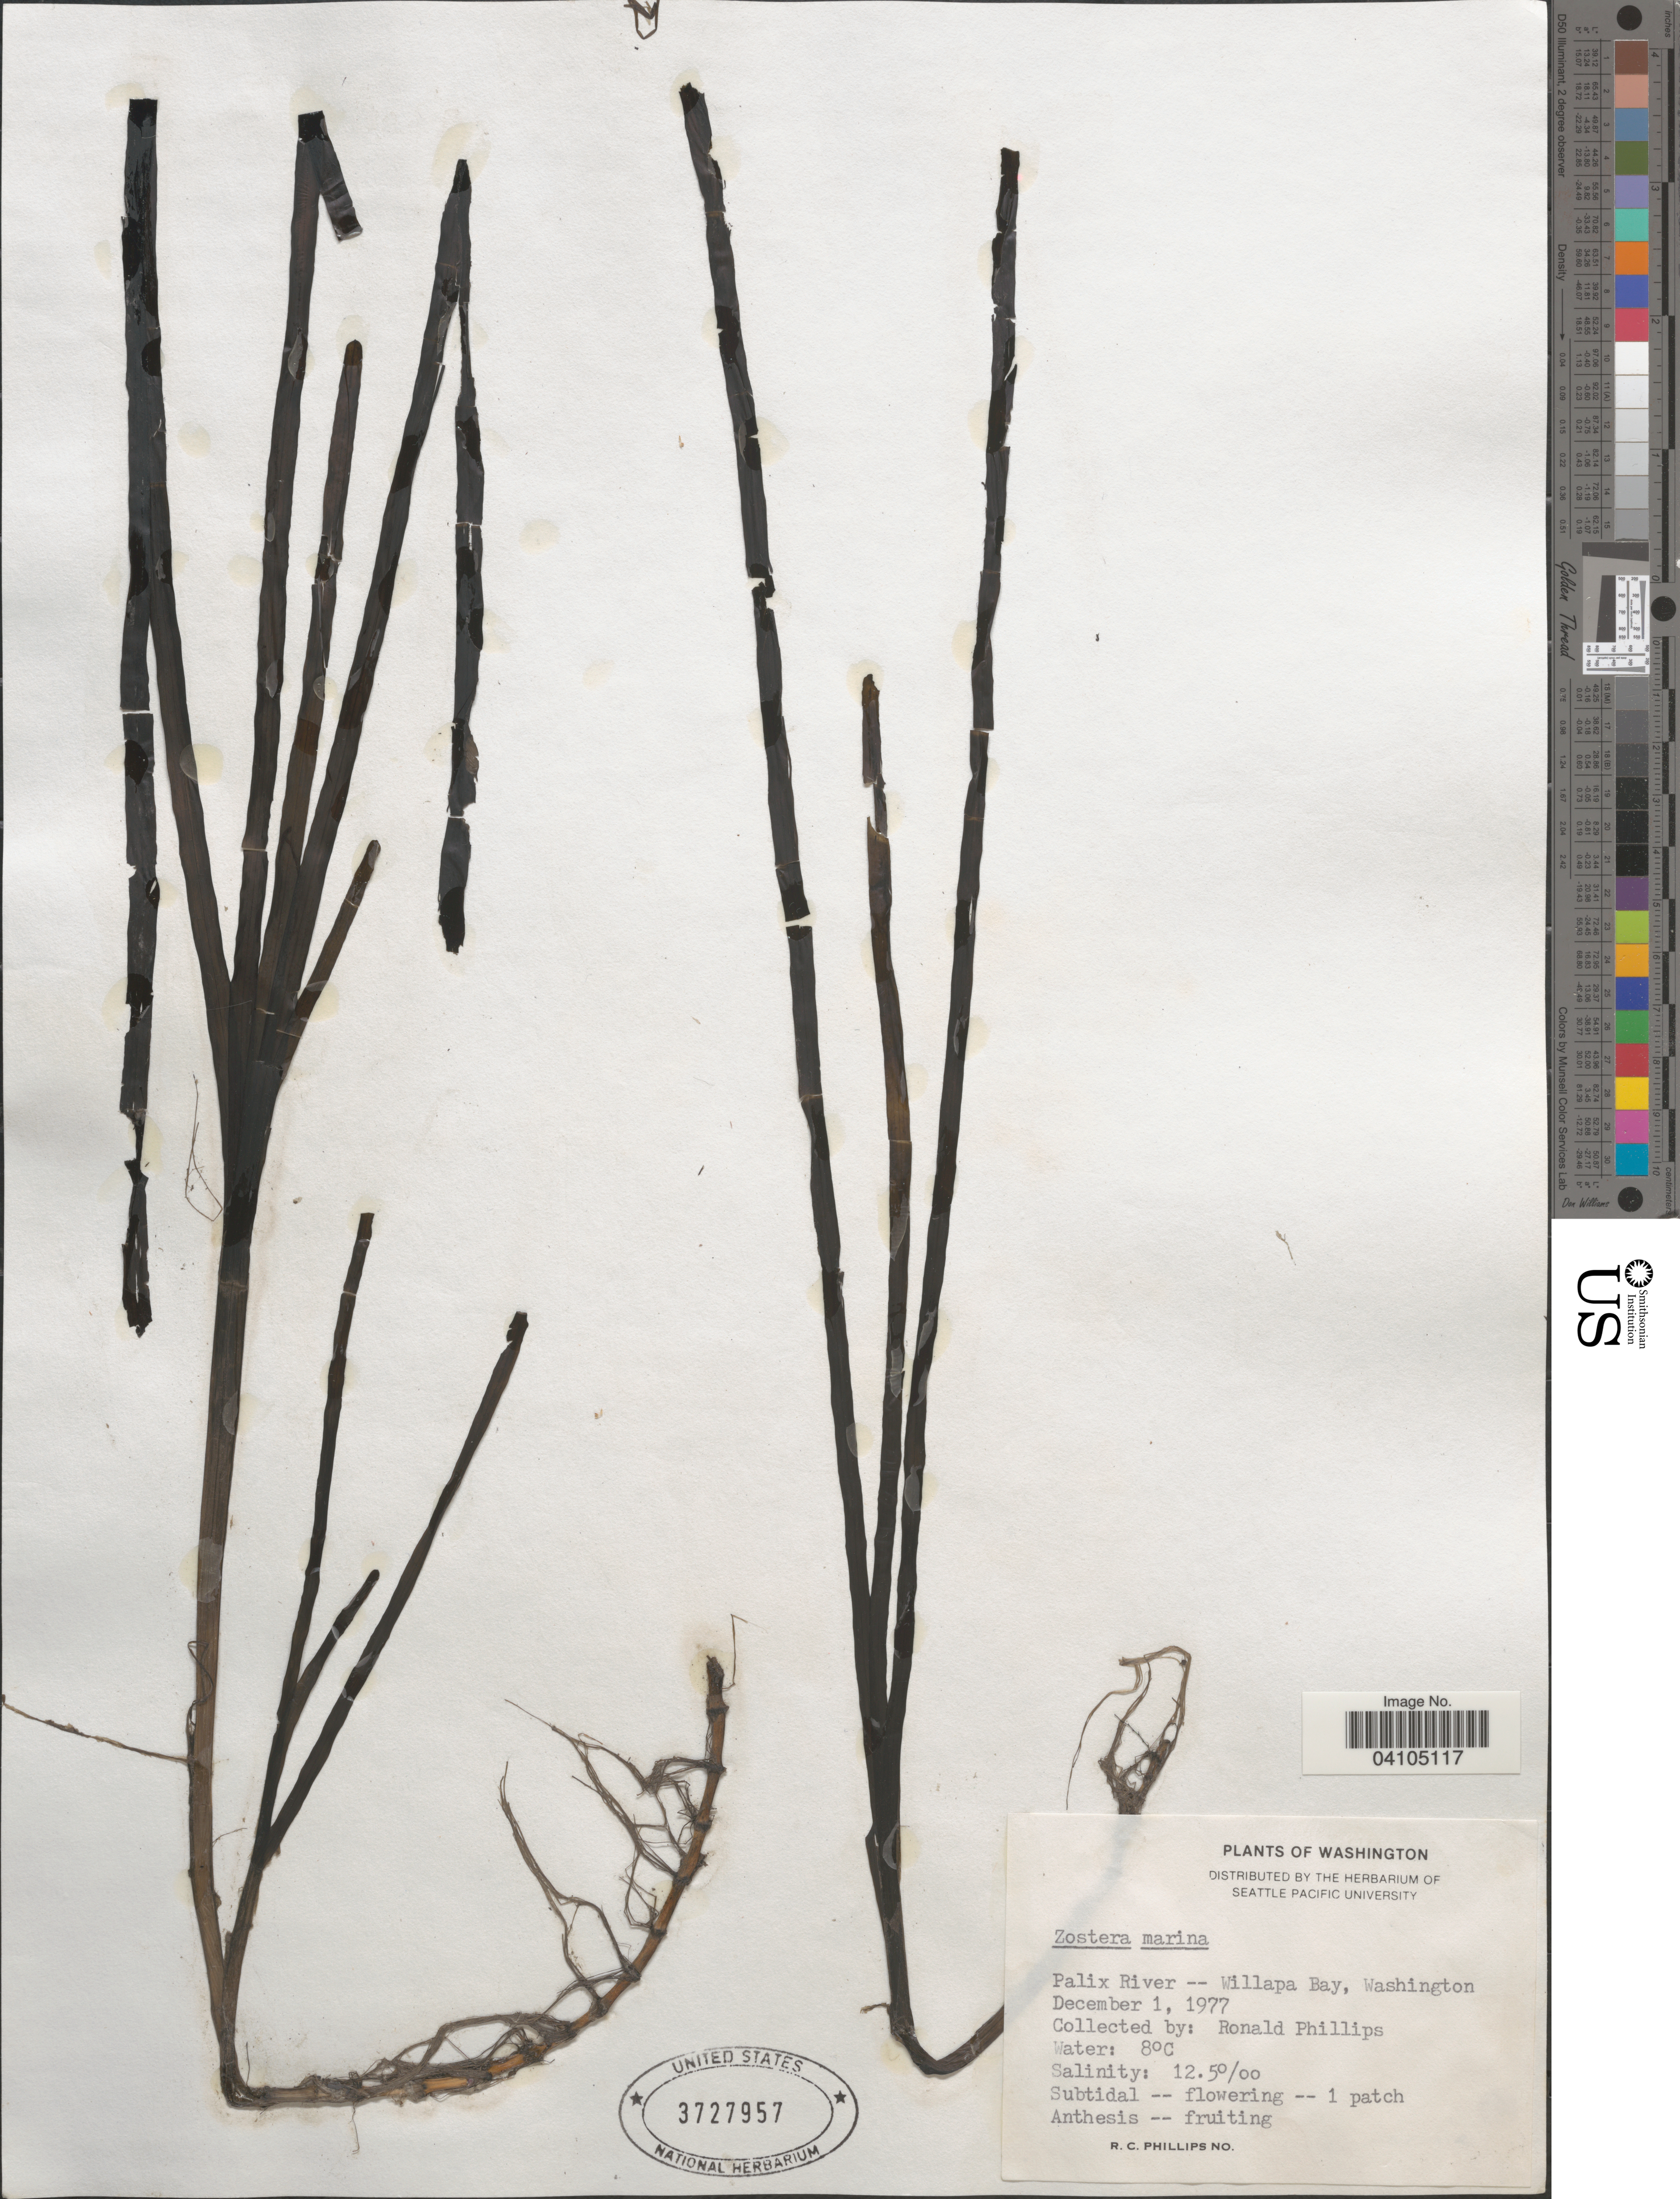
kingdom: Plantae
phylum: Tracheophyta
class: Liliopsida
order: Alismatales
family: Zosteraceae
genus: Zostera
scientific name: Zostera marina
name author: L.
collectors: R. C. Phillips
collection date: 1977-12-01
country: United States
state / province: Washington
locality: Palix River -- Willapa Bay.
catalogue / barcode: US 3727957